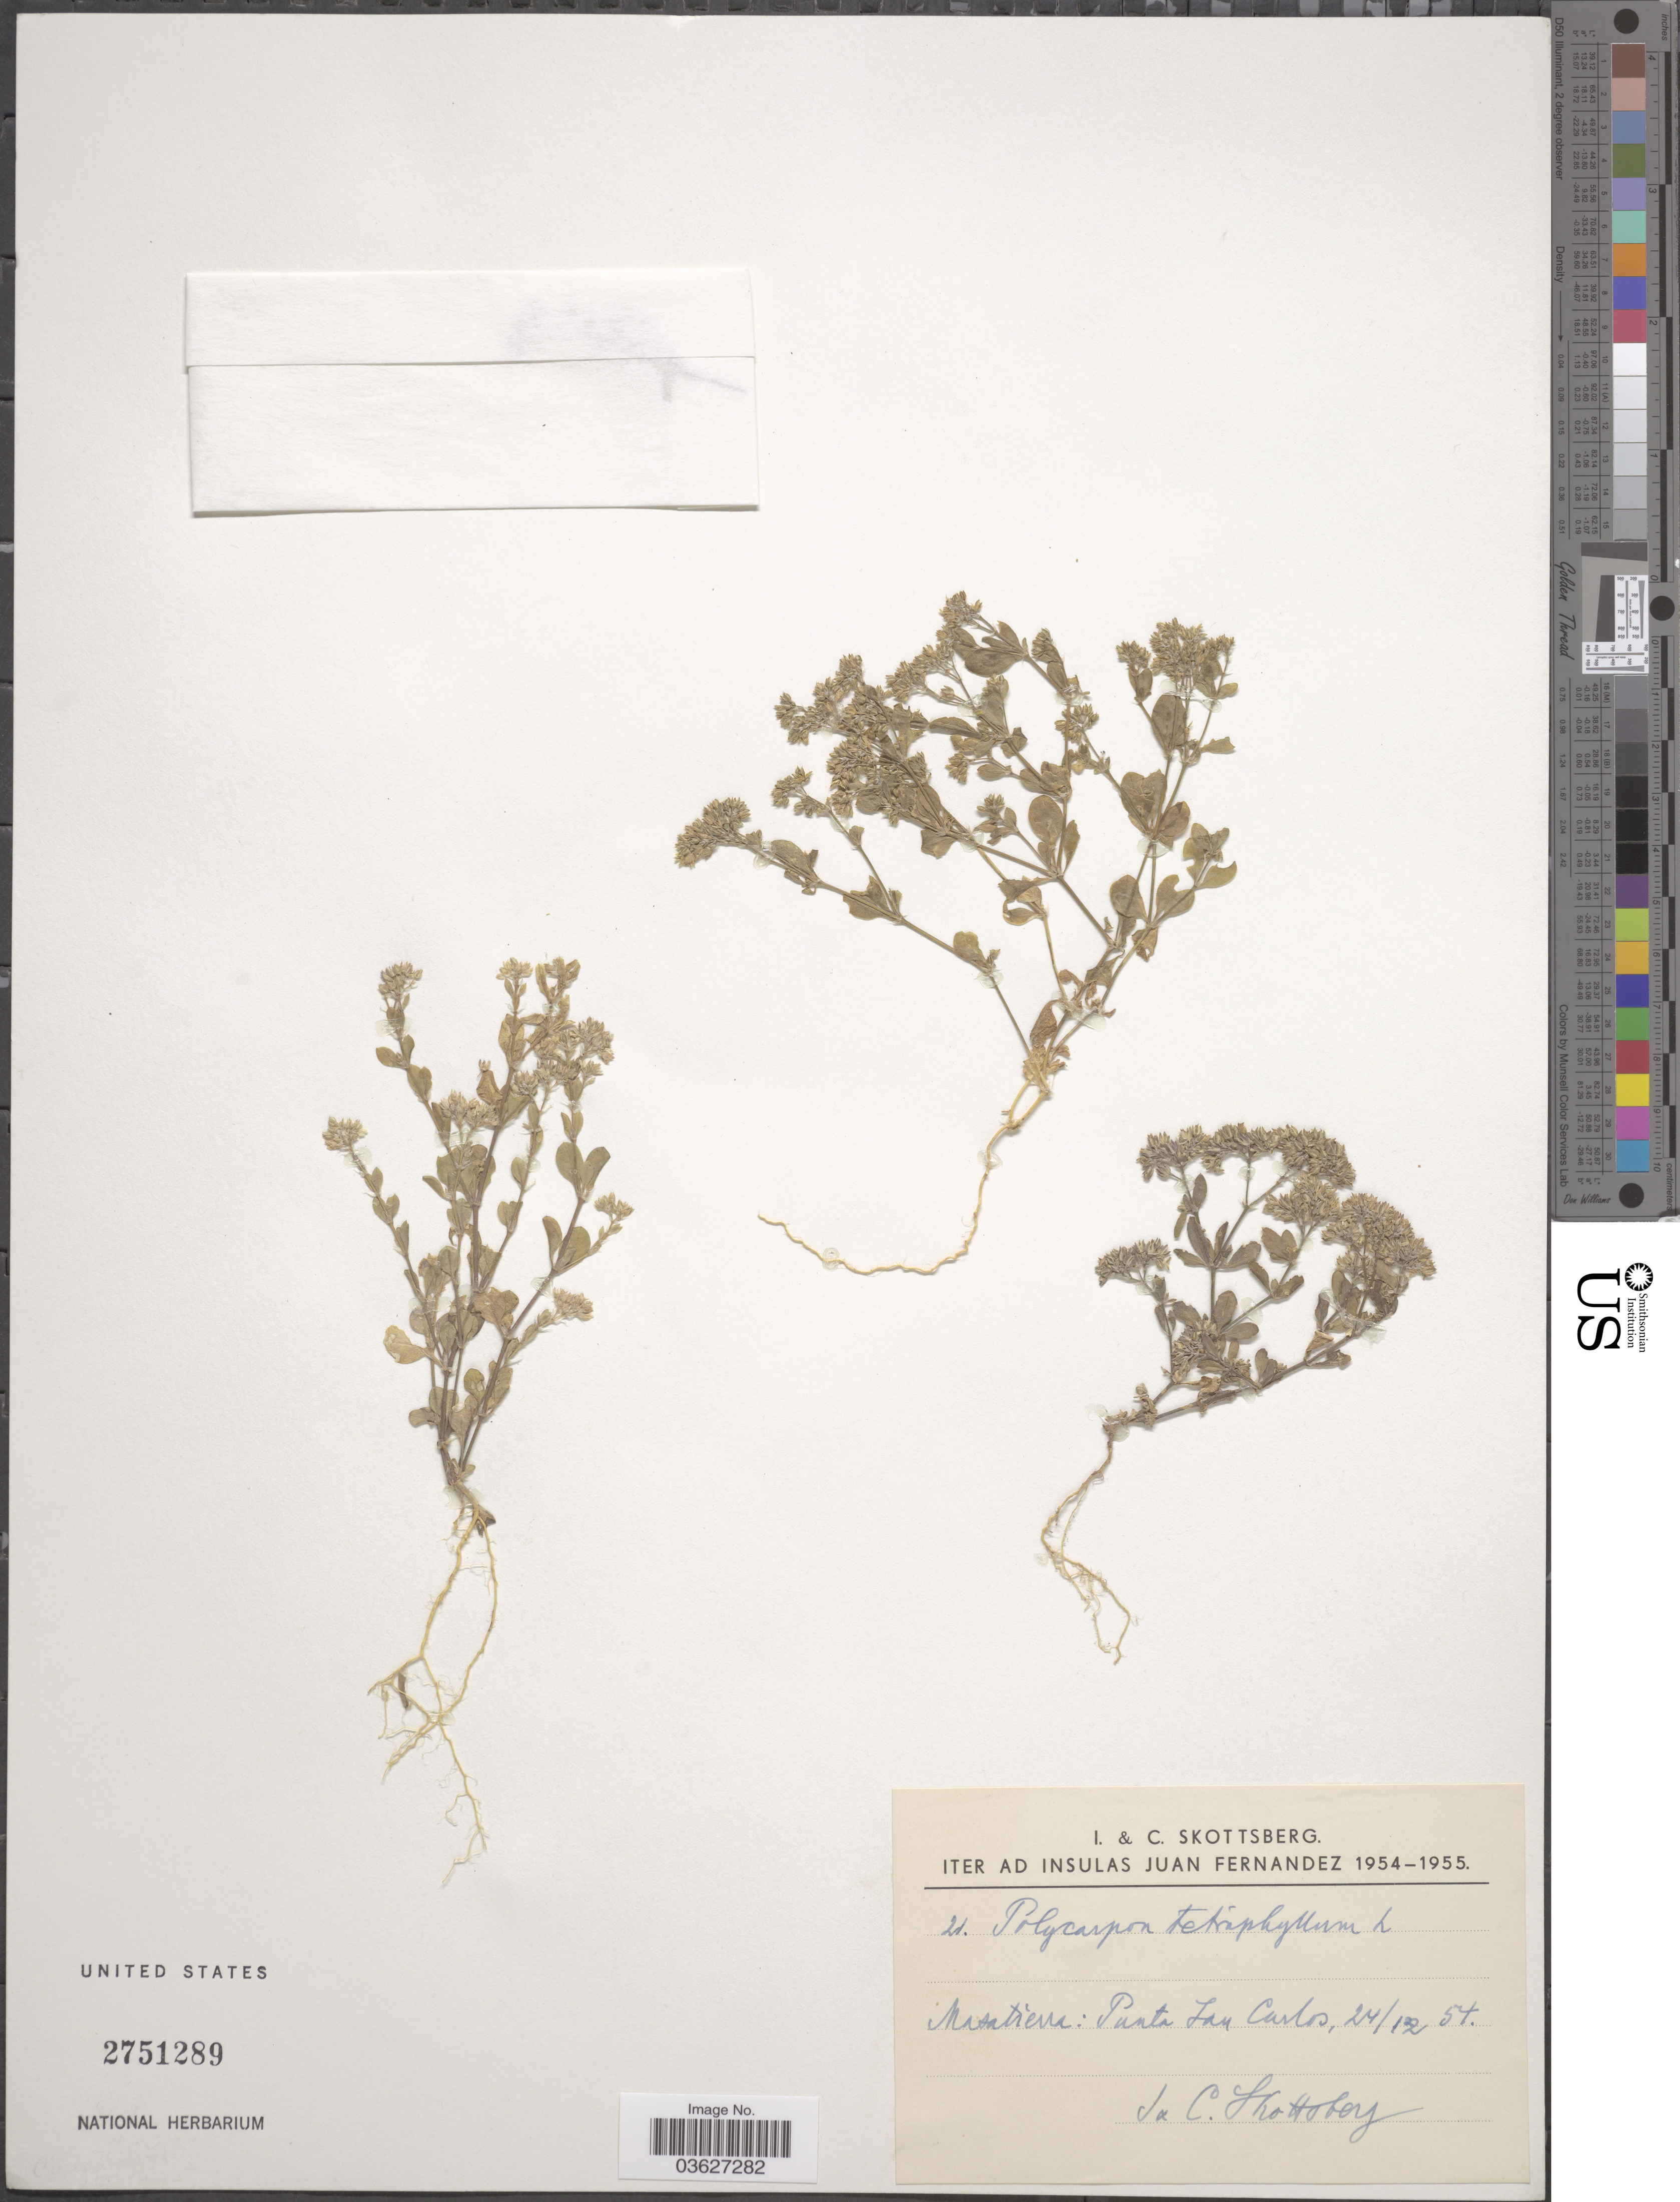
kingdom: Plantae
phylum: Tracheophyta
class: Magnoliopsida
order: Caryophyllales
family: Caryophyllaceae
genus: Polycarpon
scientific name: Polycarpon tetraphyllum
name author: (L.) L.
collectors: I. Skottsberg & C. Skottsberg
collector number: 21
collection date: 1954-12-24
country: Chile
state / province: Valparaíso (V)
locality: Iter ad Insulas Juan Fernandez. Masatierra: Punta San Carlos.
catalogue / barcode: US 2751289